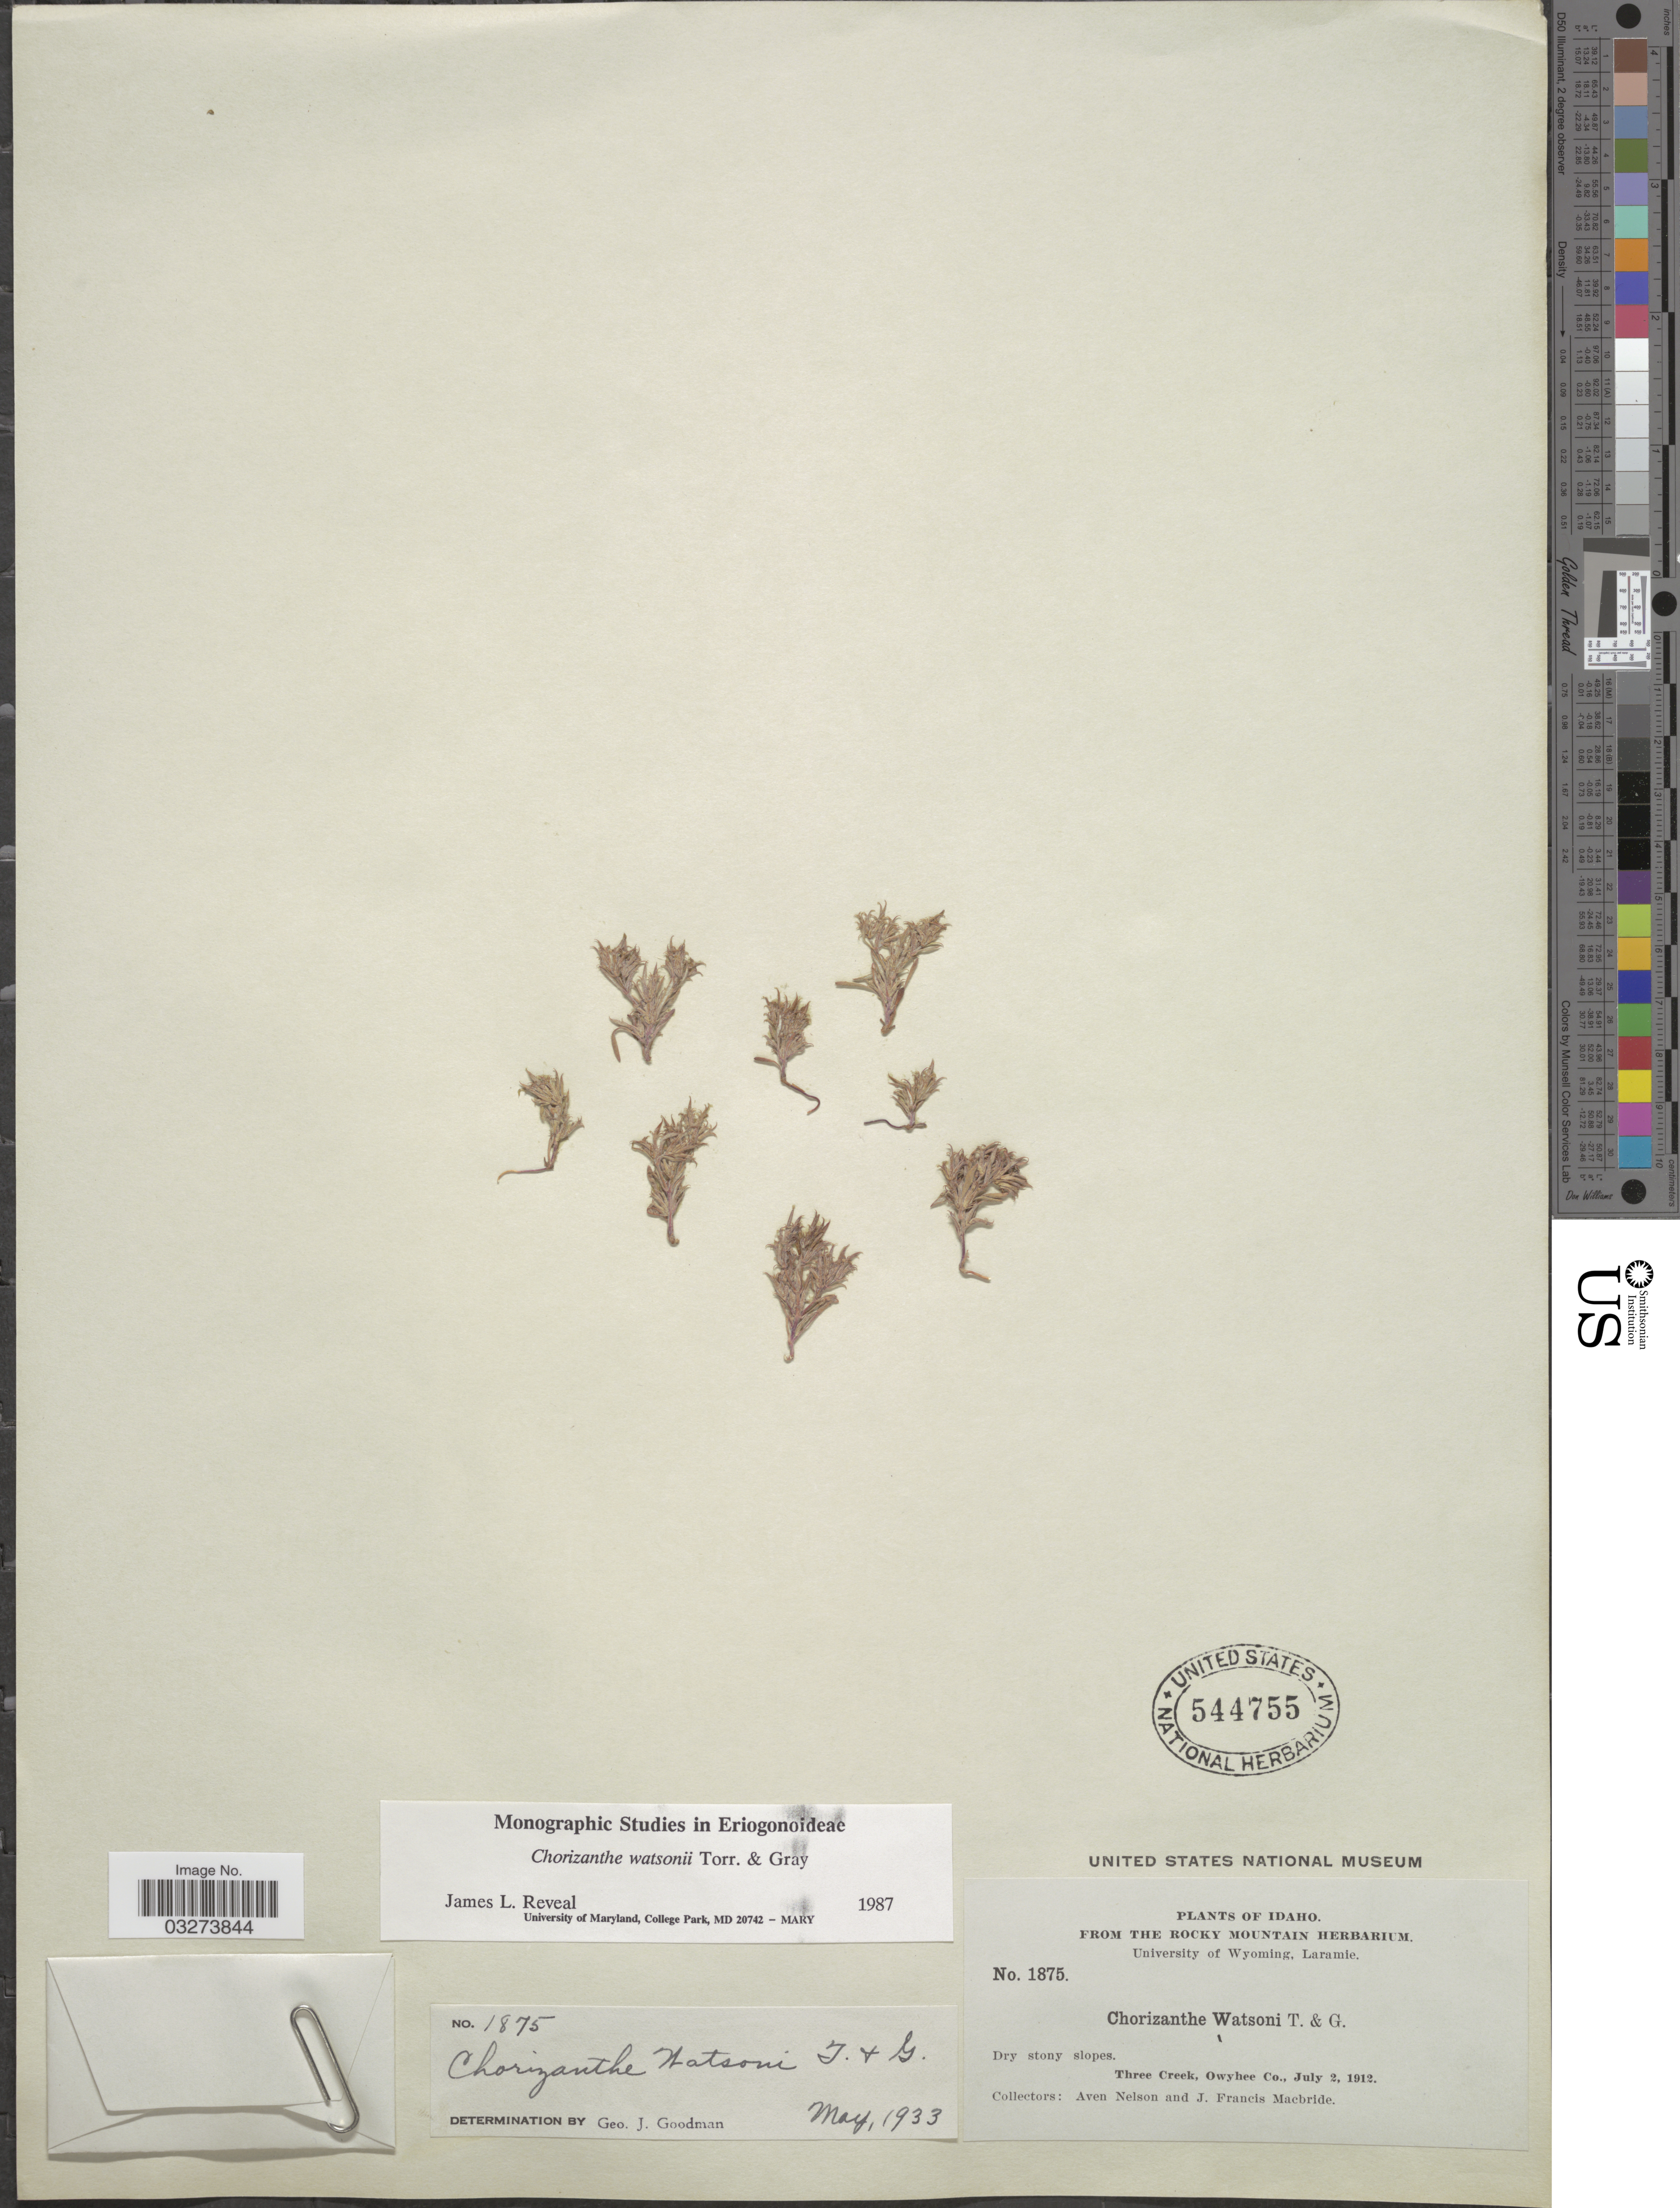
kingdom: Plantae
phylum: Tracheophyta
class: Magnoliopsida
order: Caryophyllales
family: Polygonaceae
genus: Chorizanthe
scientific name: Chorizanthe watsonii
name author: Torr. & A. Gray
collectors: A. Nelson & J. F. Macbride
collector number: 1875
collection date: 1912-07-02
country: United States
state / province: Idaho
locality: Three Creek, Owyhee Co.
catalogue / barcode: US 544755